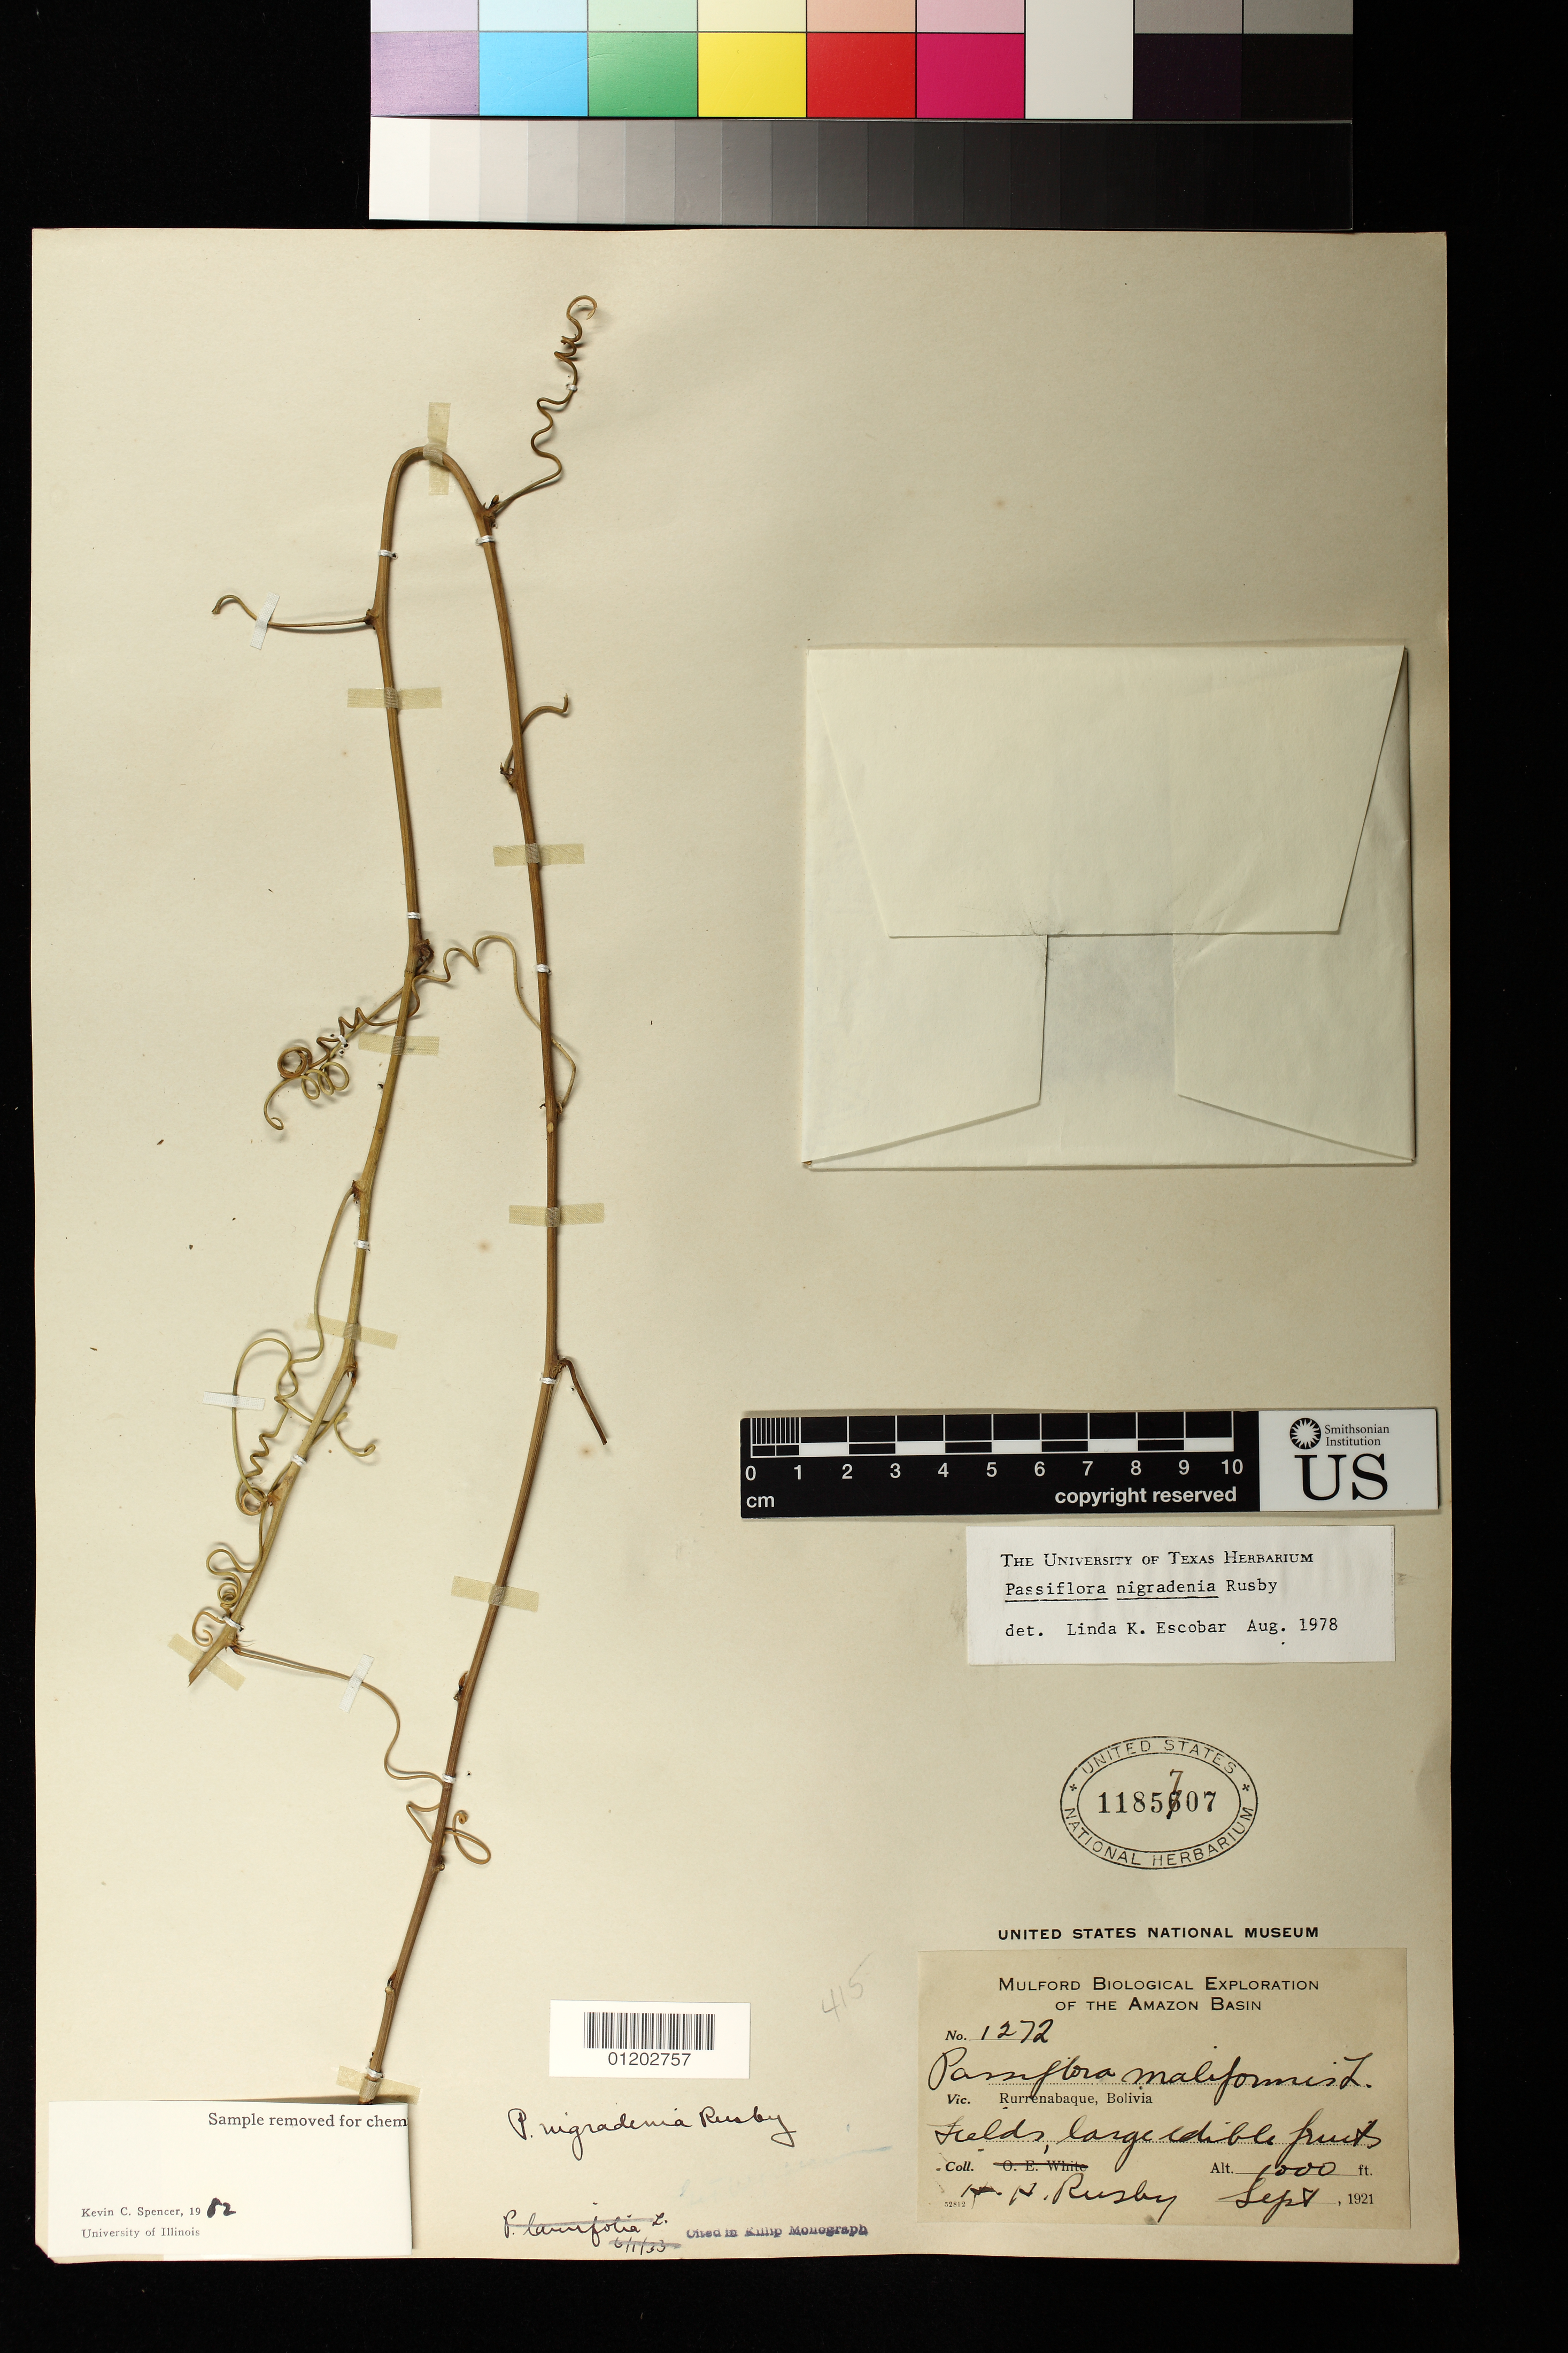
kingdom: Plantae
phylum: Tracheophyta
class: Magnoliopsida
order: Malpighiales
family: Passifloraceae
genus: Passiflora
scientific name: Passiflora nigradenia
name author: Rusby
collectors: H. H. Rusby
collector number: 1272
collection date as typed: Sept. 1921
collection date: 1921-09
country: Bolivia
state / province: Beni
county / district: José Ballivián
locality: Rurrenabaque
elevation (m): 305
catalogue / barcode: US 1185707